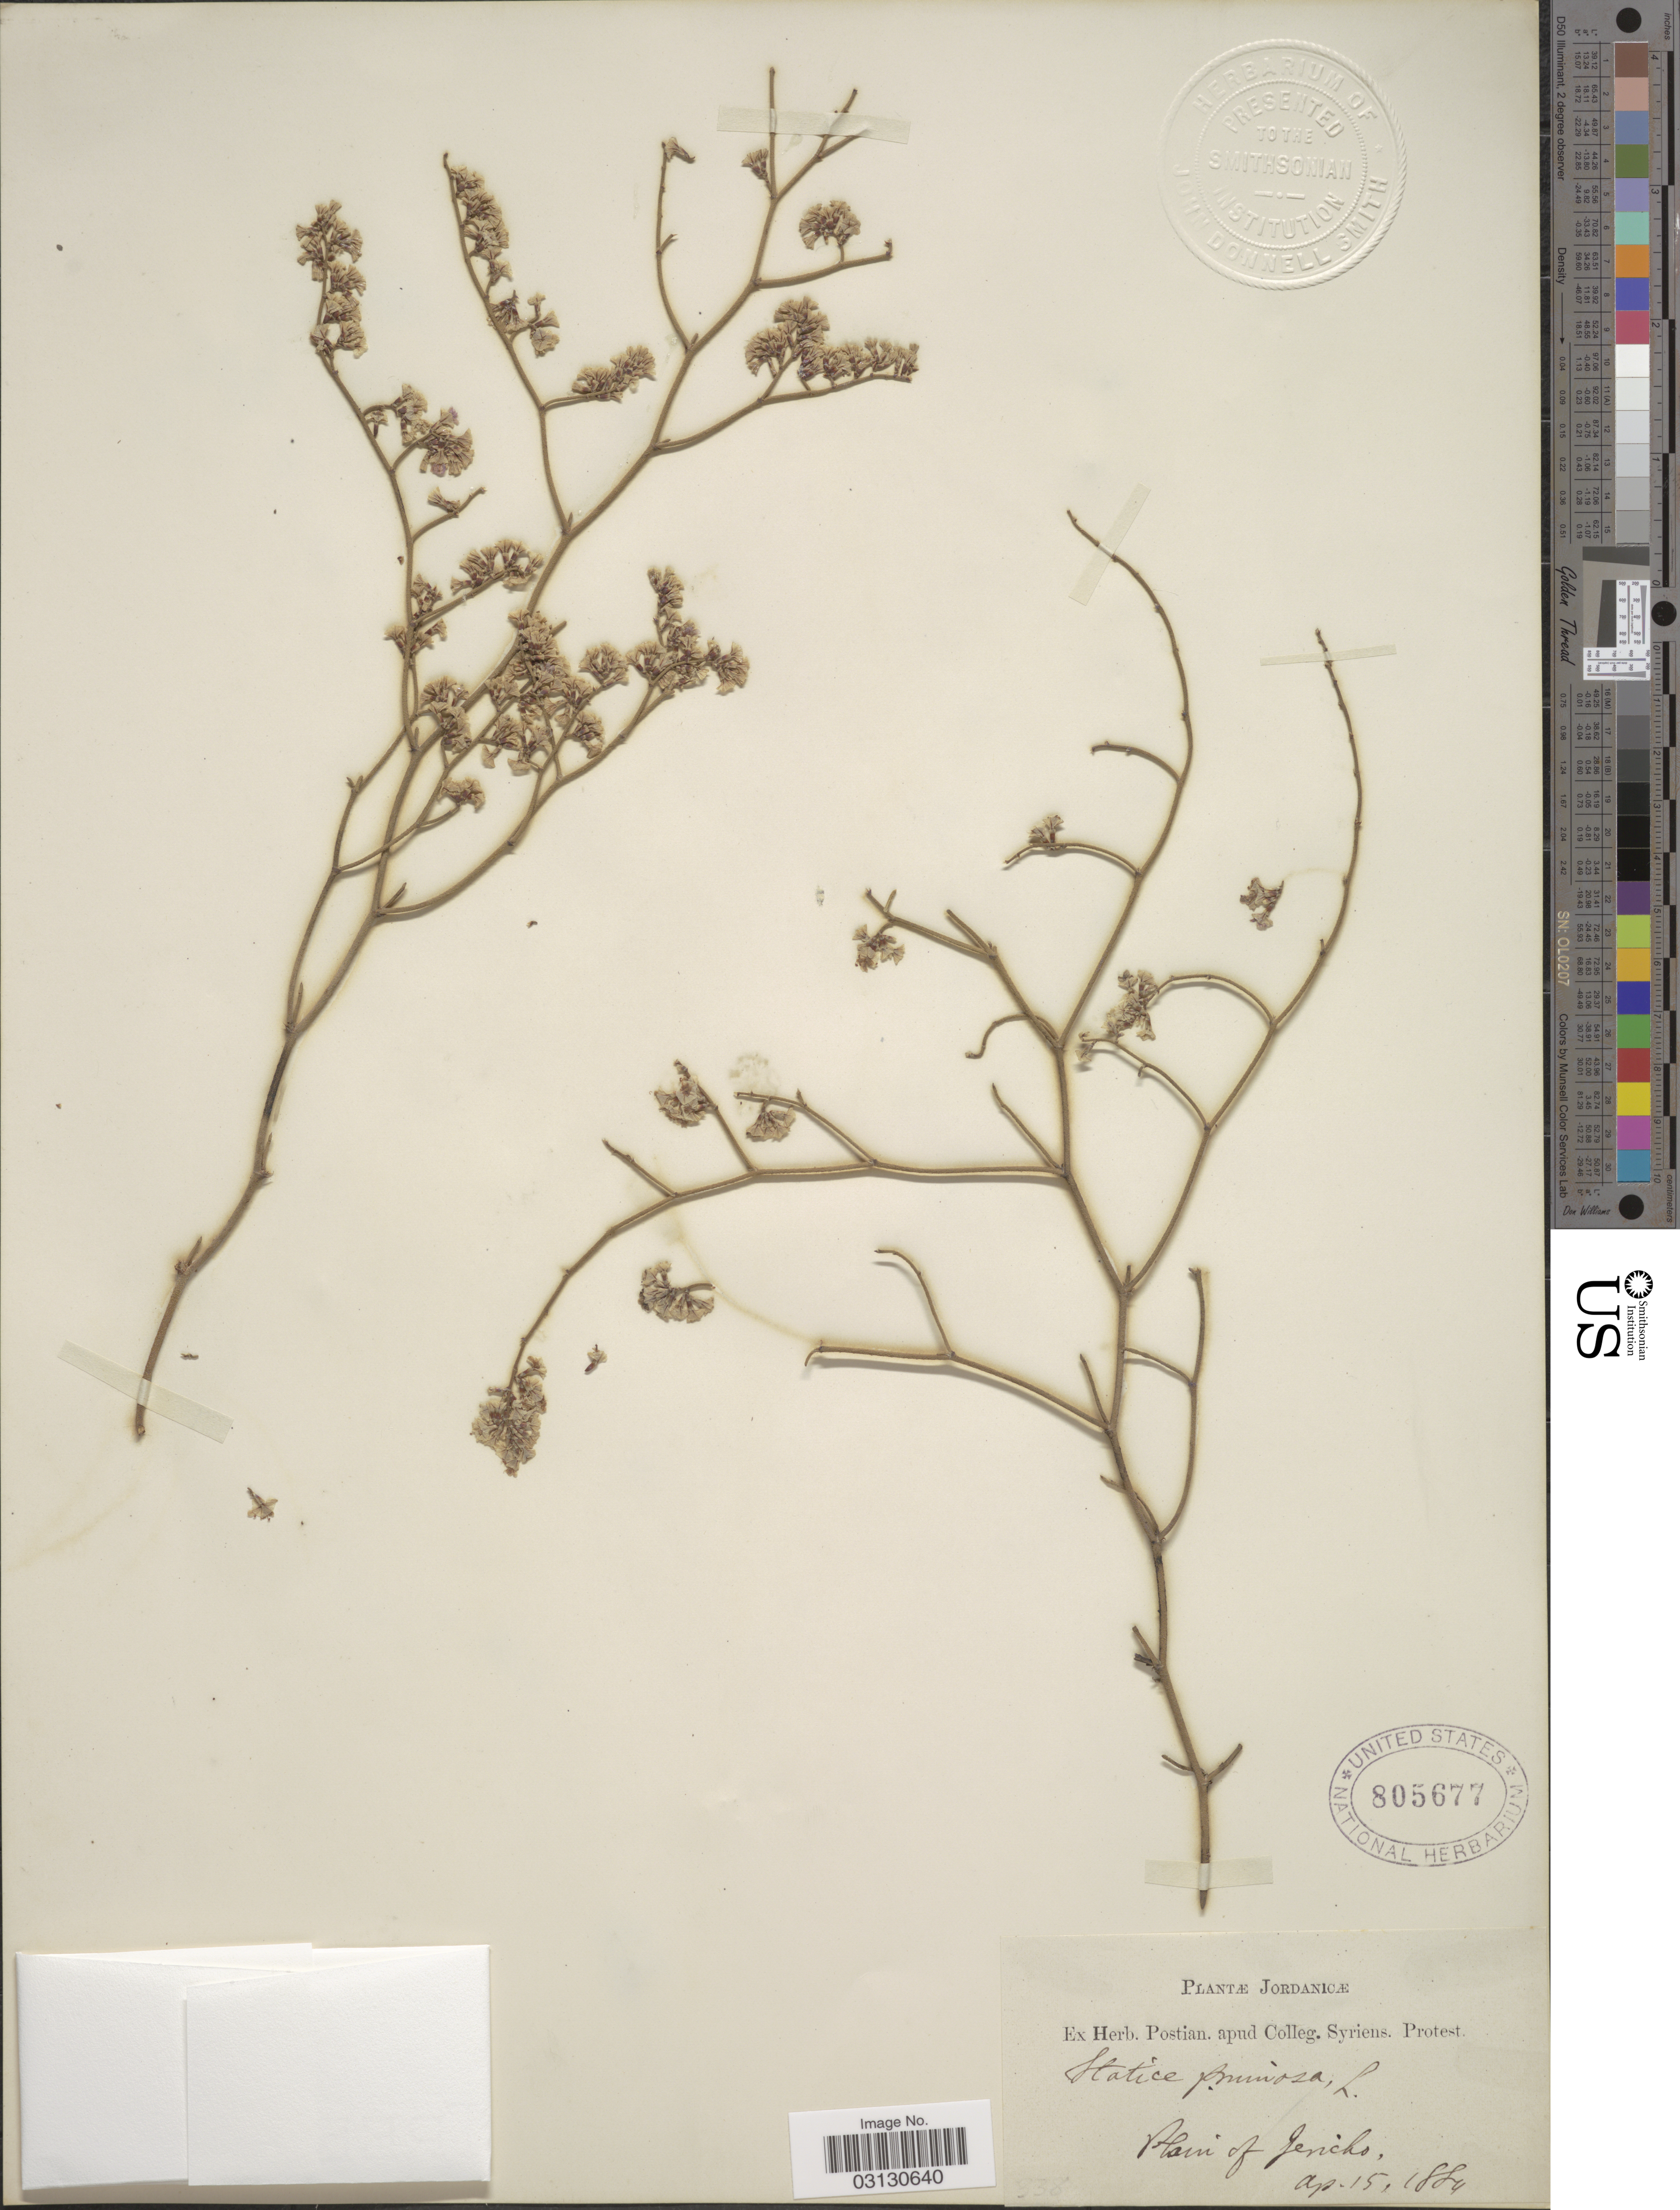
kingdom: Plantae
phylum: Tracheophyta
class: Magnoliopsida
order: Caryophyllales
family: Plumbaginaceae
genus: Limonium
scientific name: Limonium pruinosum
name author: (L.) Chaz.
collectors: ex herb. Postian. apud Colleg. Syriens. Protest. USE "Fannie P. A. Shepard" (10308853) AS PRIMARY COLLECTOR INSTEAD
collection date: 1884-04-15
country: Jordan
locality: Jordanicæ, Plain of Jericho.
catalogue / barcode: US 805677